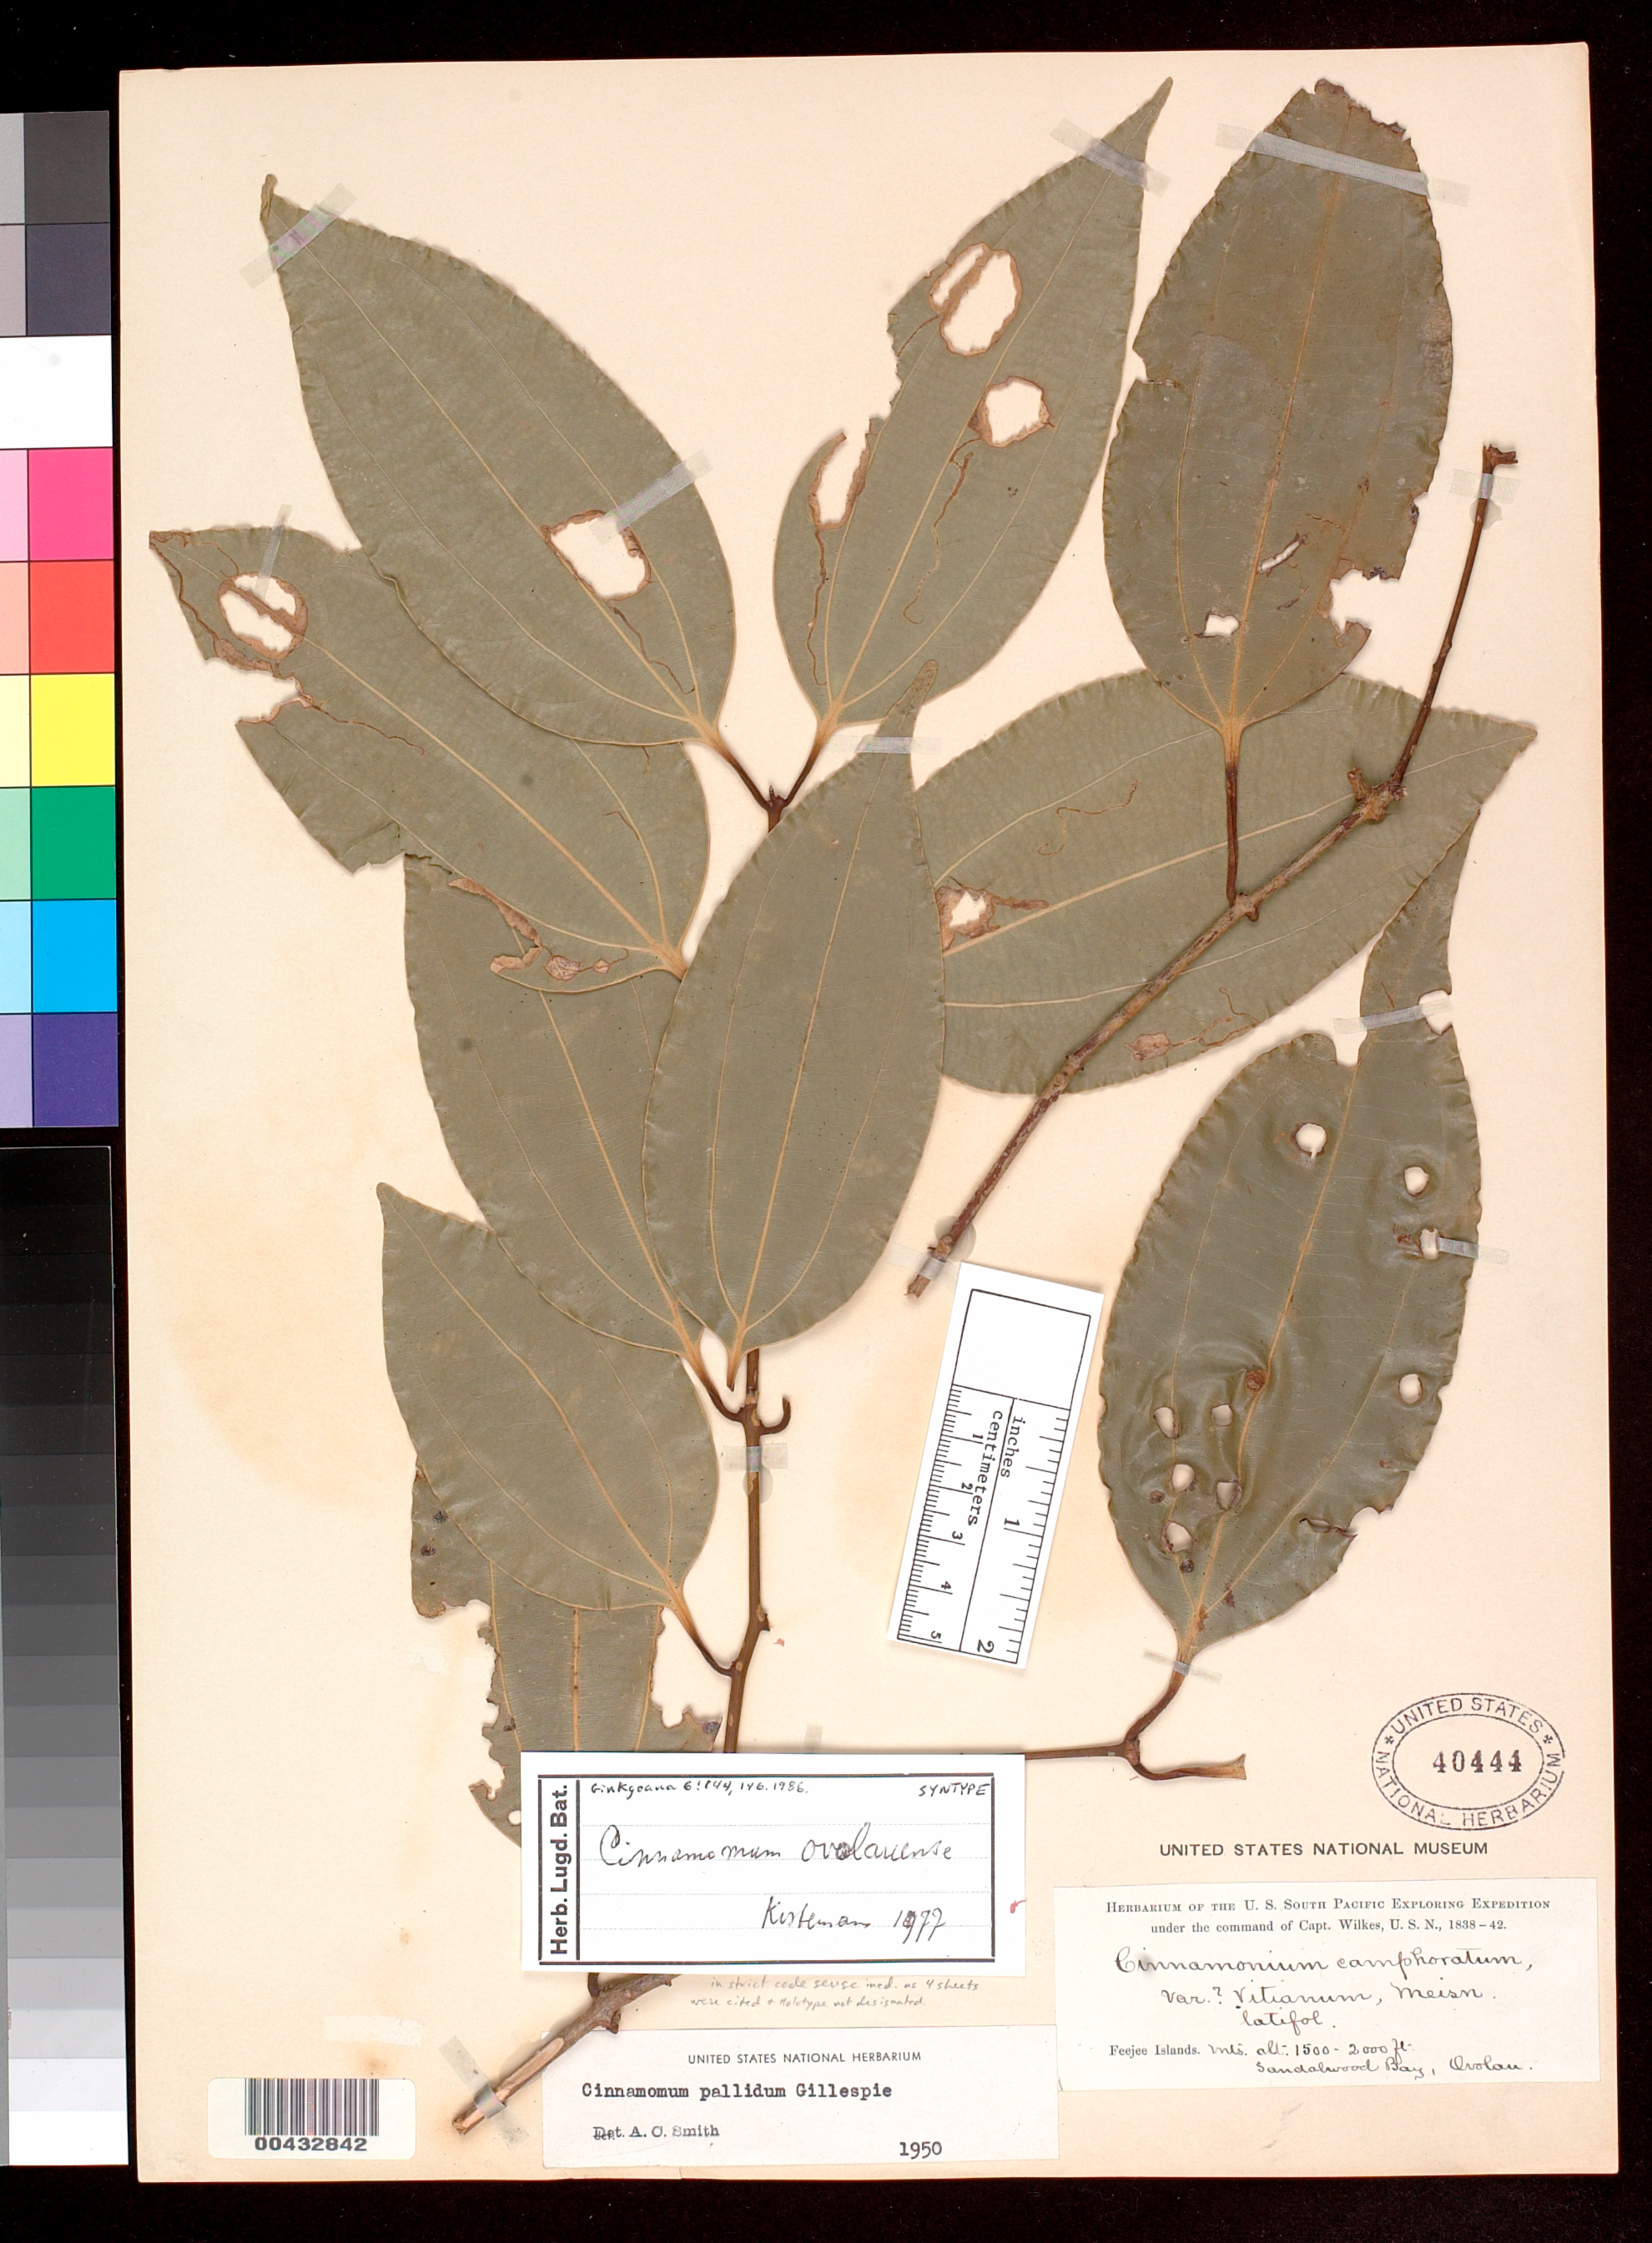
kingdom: Plantae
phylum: Tracheophyta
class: Magnoliopsida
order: Laurales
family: Lauraceae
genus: Cinnamomum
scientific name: Cinnamomum ovalauense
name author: Kosterm.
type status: Syntype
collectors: Wilkes Explor. Exped.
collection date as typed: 1838 to -- --- 1842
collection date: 1838/1842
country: Fiji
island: Ovalau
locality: Sandalwood Bay, Ovalau.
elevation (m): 457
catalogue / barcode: US 40444